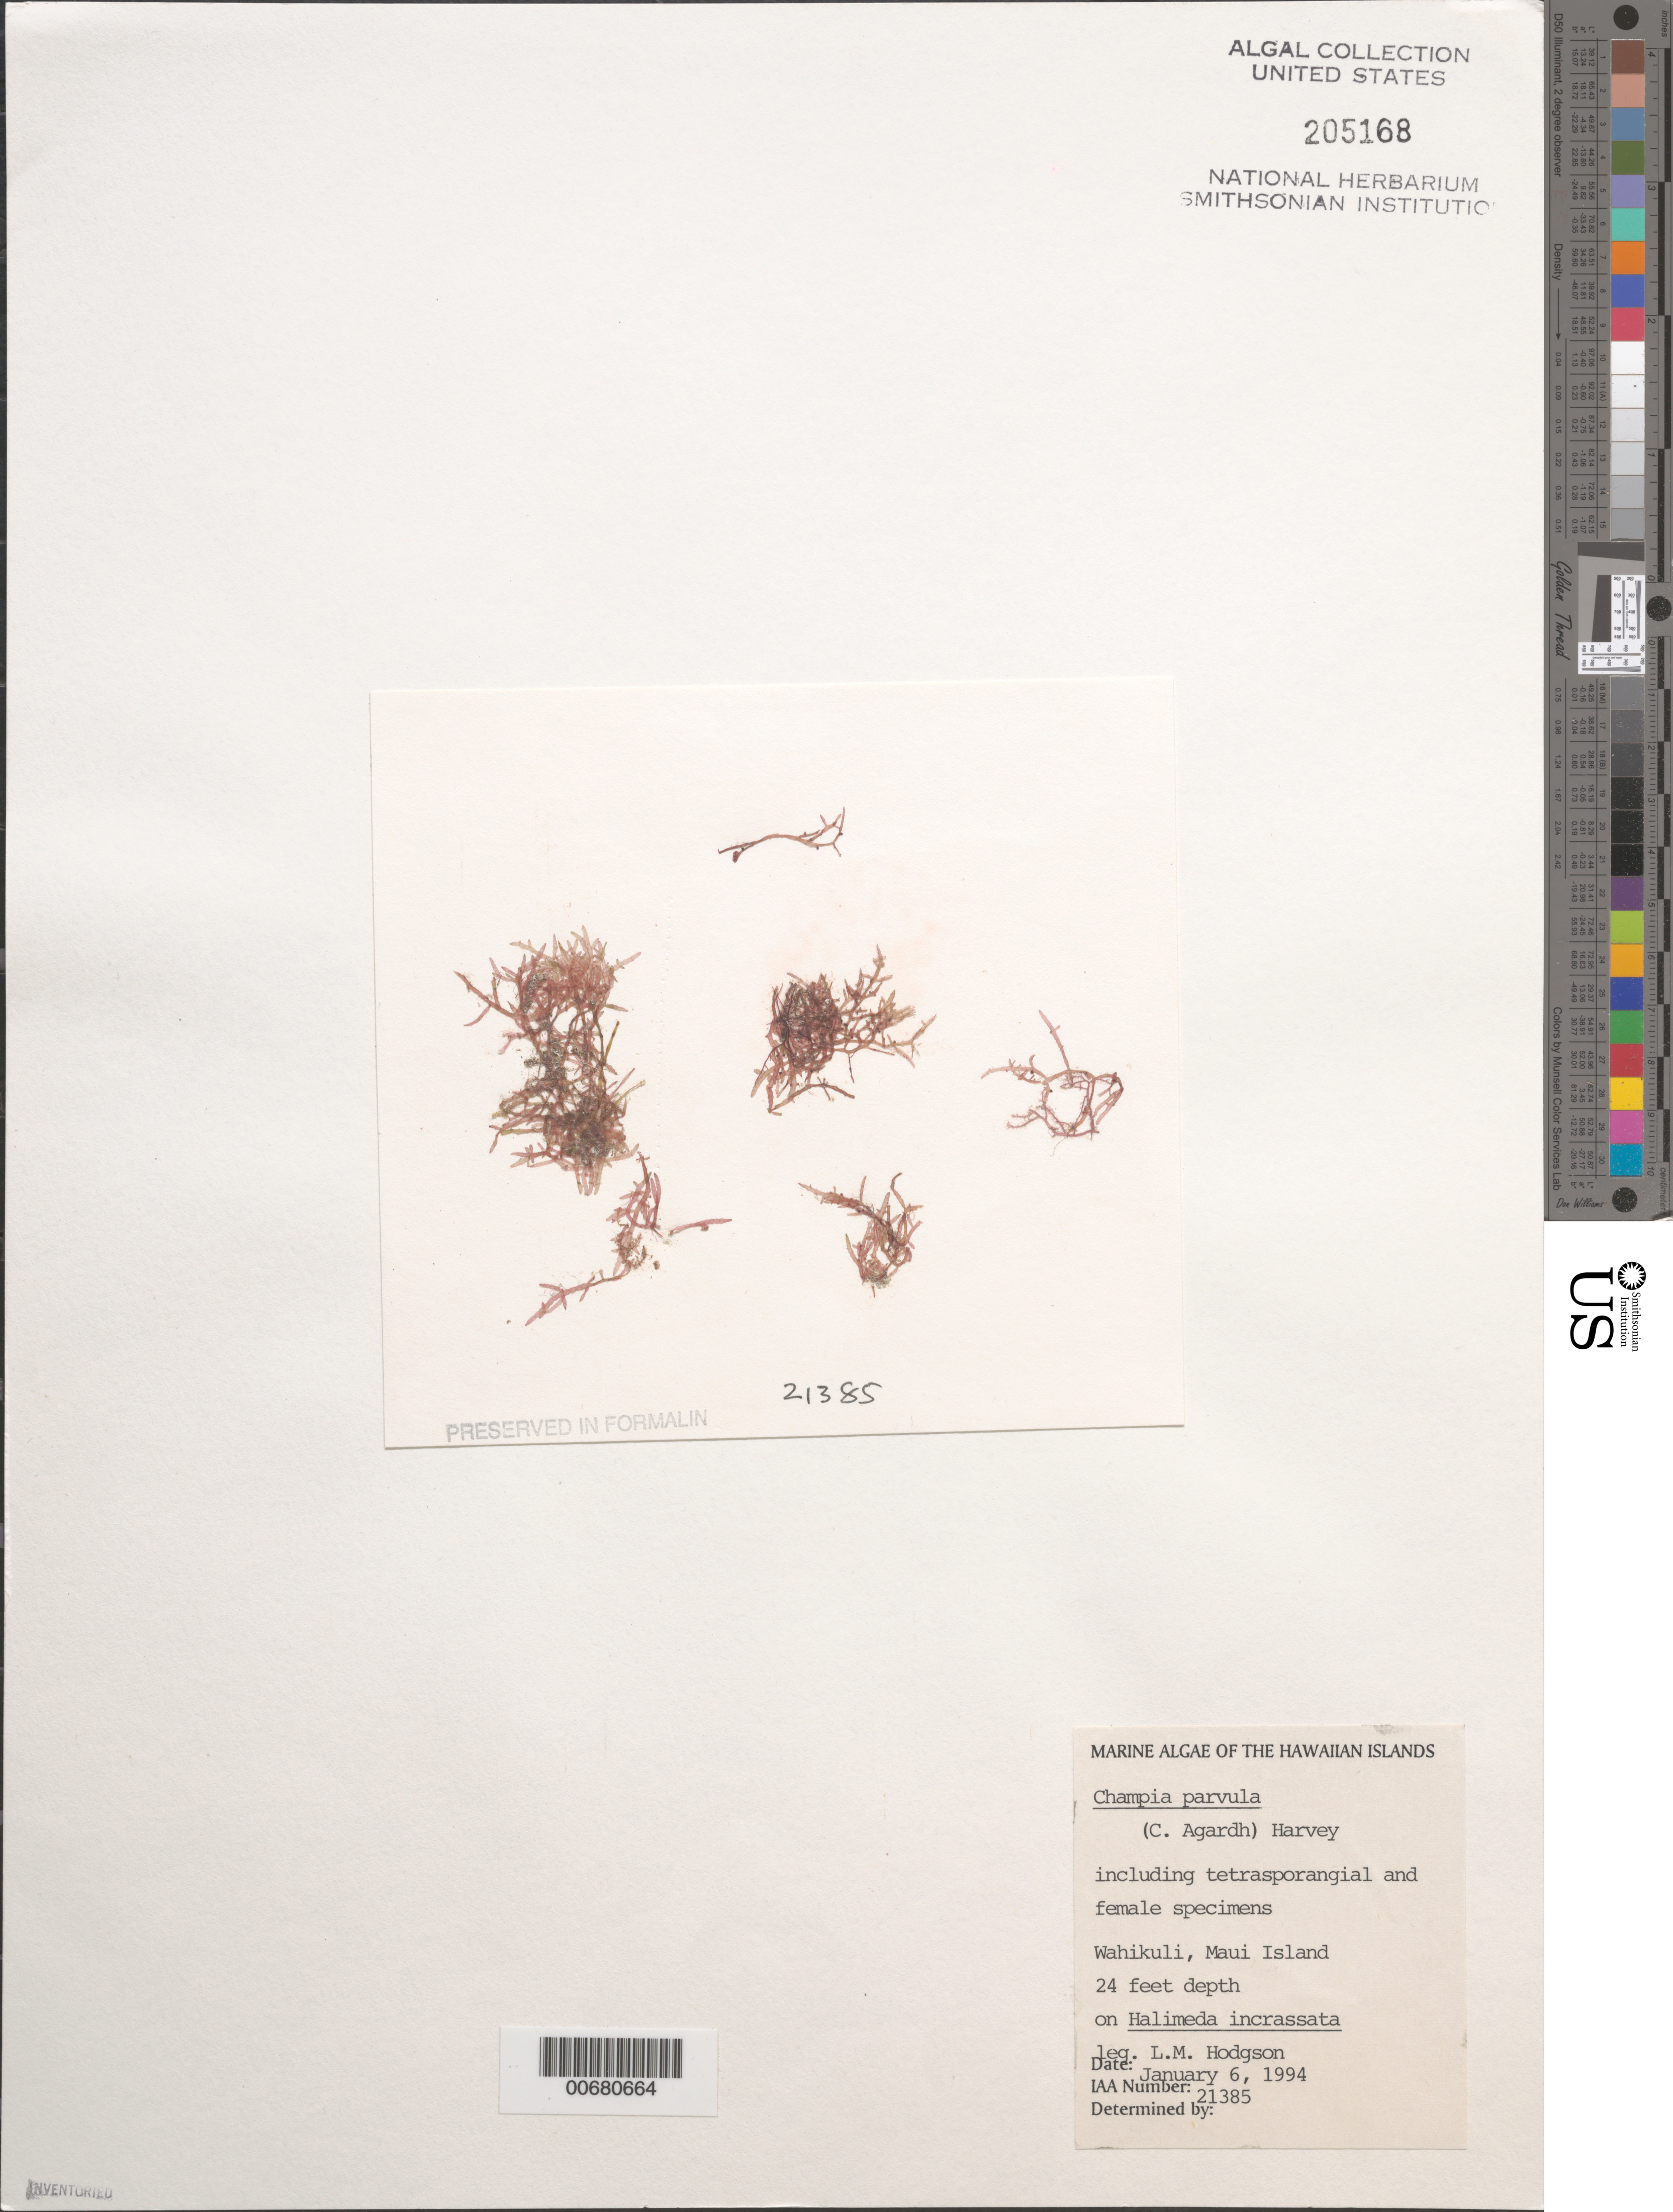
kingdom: Plantae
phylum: Rhodophyta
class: Florideophyceae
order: Rhodymeniales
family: Champiaceae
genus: Champia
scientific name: Champia parvula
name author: (C. Agardh) Harv.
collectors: L. M. Hodgson et al.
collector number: IAA 21385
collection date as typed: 06 Jan 1994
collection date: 1994-01-06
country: United States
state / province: Hawaii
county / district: Maui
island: Maui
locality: Wahikuli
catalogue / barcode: US 205168